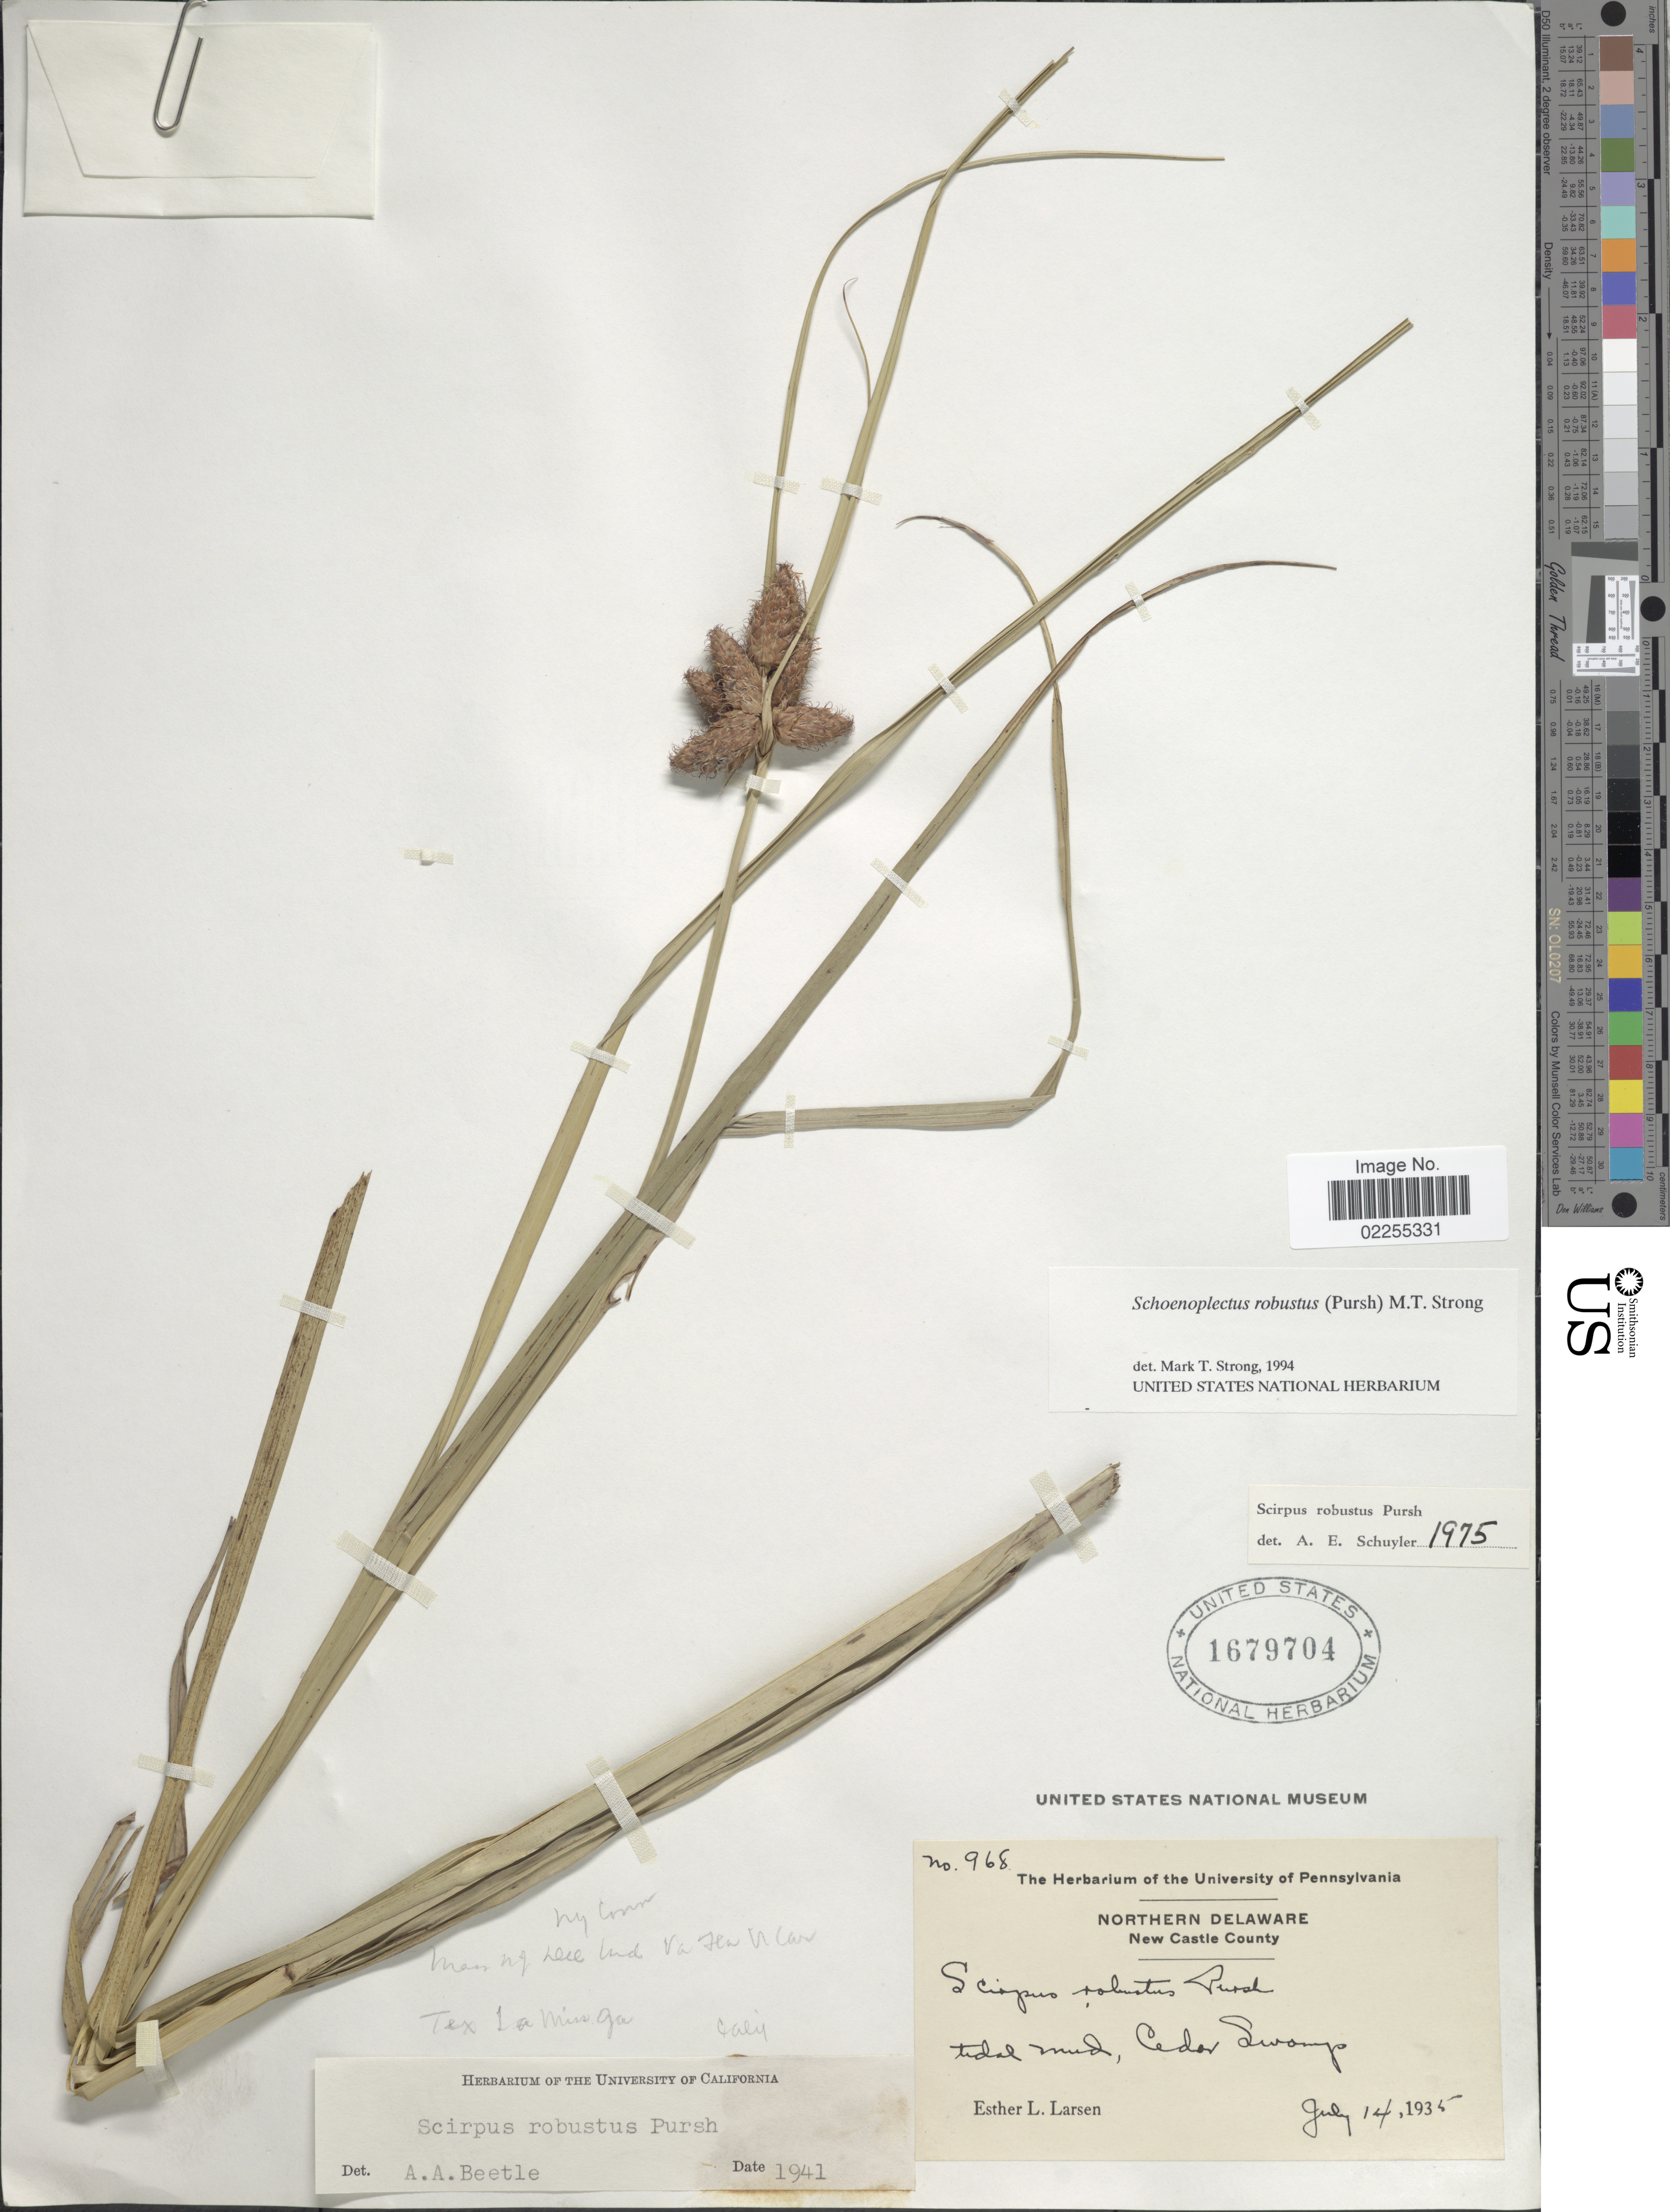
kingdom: Plantae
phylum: Tracheophyta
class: Liliopsida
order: Poales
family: Cyperaceae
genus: Bolboschoenus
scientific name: Bolboschoenus robustus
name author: (Pursh) Soják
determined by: Strong, M. T., (US), Smithsonian Institution - National Museum of Natural History (UNITED STATES)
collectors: E. Larsen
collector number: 968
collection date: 1935-07-14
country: United States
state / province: Delaware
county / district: New Castle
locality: Northern Delaware. New Castle County. Tidal mud, Cedar Swamp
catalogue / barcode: US 1679704